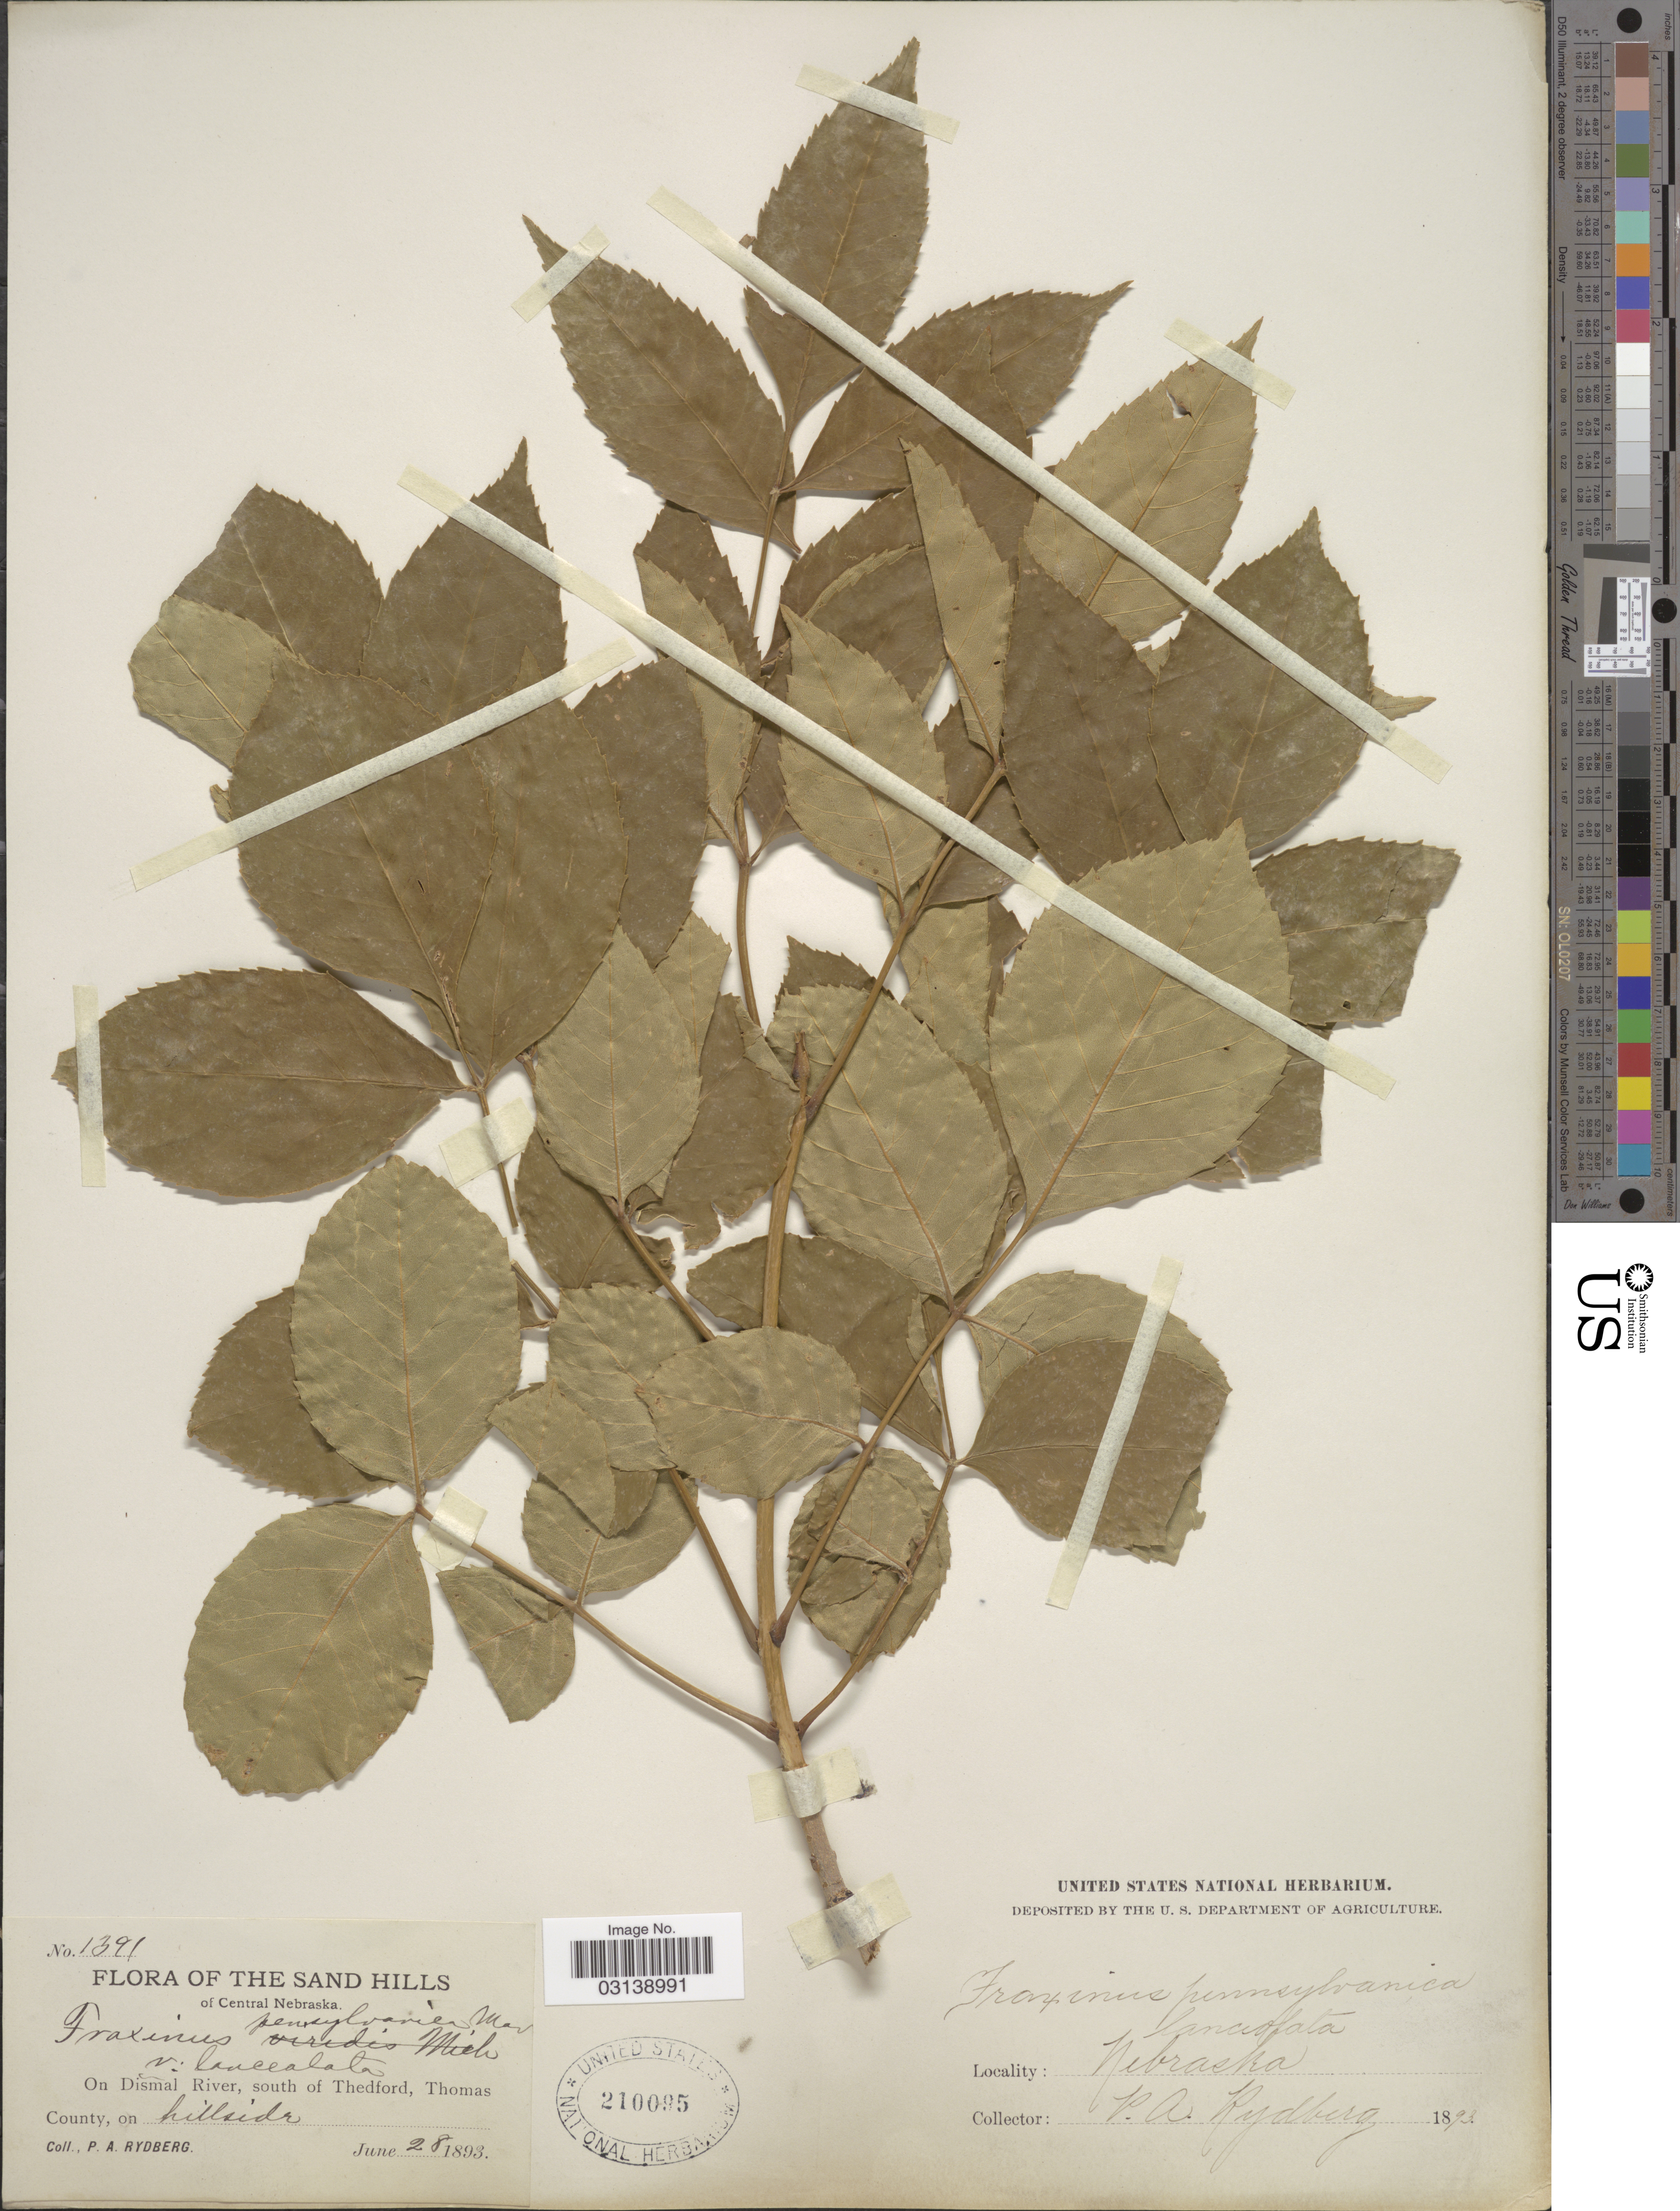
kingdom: Plantae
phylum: Tracheophyta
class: Magnoliopsida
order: Lamiales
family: Oleaceae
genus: Fraxinus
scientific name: Fraxinus pennsylvanica var. pubescens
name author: (Lam.) Lingelsh.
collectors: P. A. Rydberg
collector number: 1391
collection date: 1893-06-28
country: United States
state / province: Nebraska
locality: Sand Hills of Central Nebraska. On Dismal River, south of Thedford, Thomas County, on hillside.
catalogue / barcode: US 210095